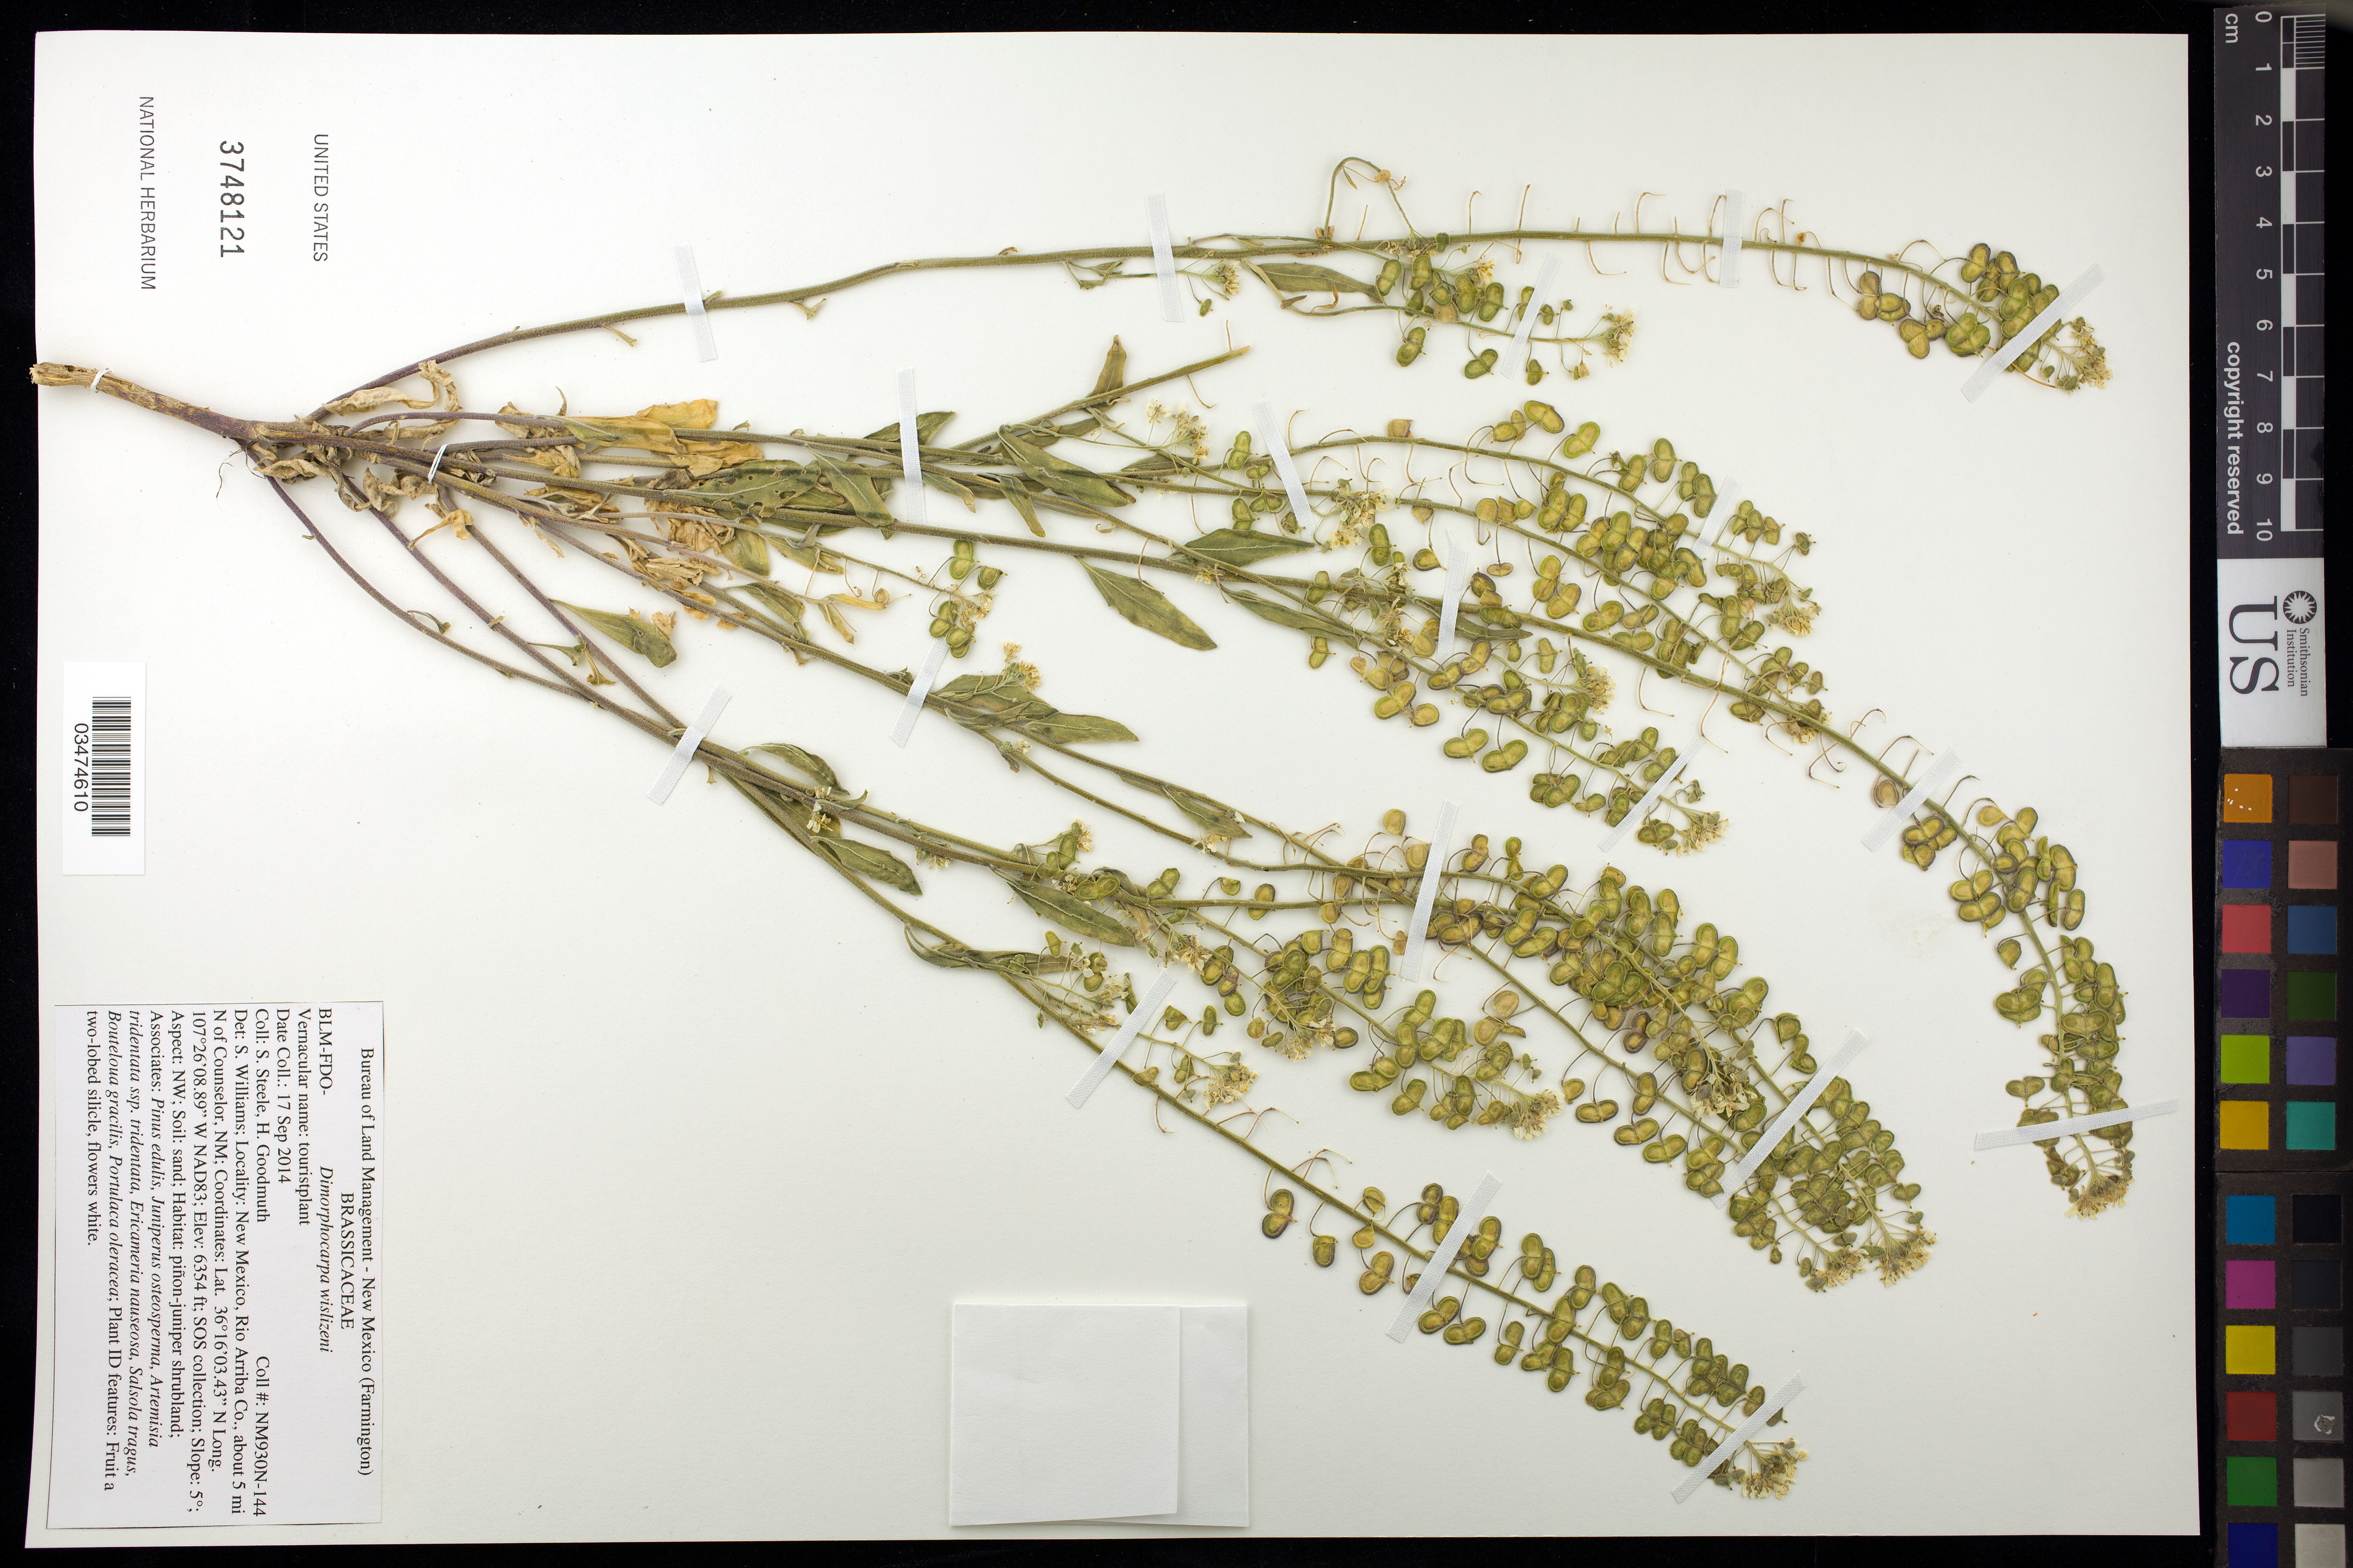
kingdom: Plantae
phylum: Tracheophyta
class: Magnoliopsida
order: Brassicales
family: Brassicaceae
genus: Dimorphocarpa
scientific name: Dimorphocarpa wislizeni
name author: (Engelm.) Rollins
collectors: S. Steele & H. Goodmuth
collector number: NM930N-144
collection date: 2014-09-17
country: United States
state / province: New Mexico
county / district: Rio Arriba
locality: About 5 mi. N of Counselor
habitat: Sand. Shrubland.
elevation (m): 1937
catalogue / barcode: US 3748121